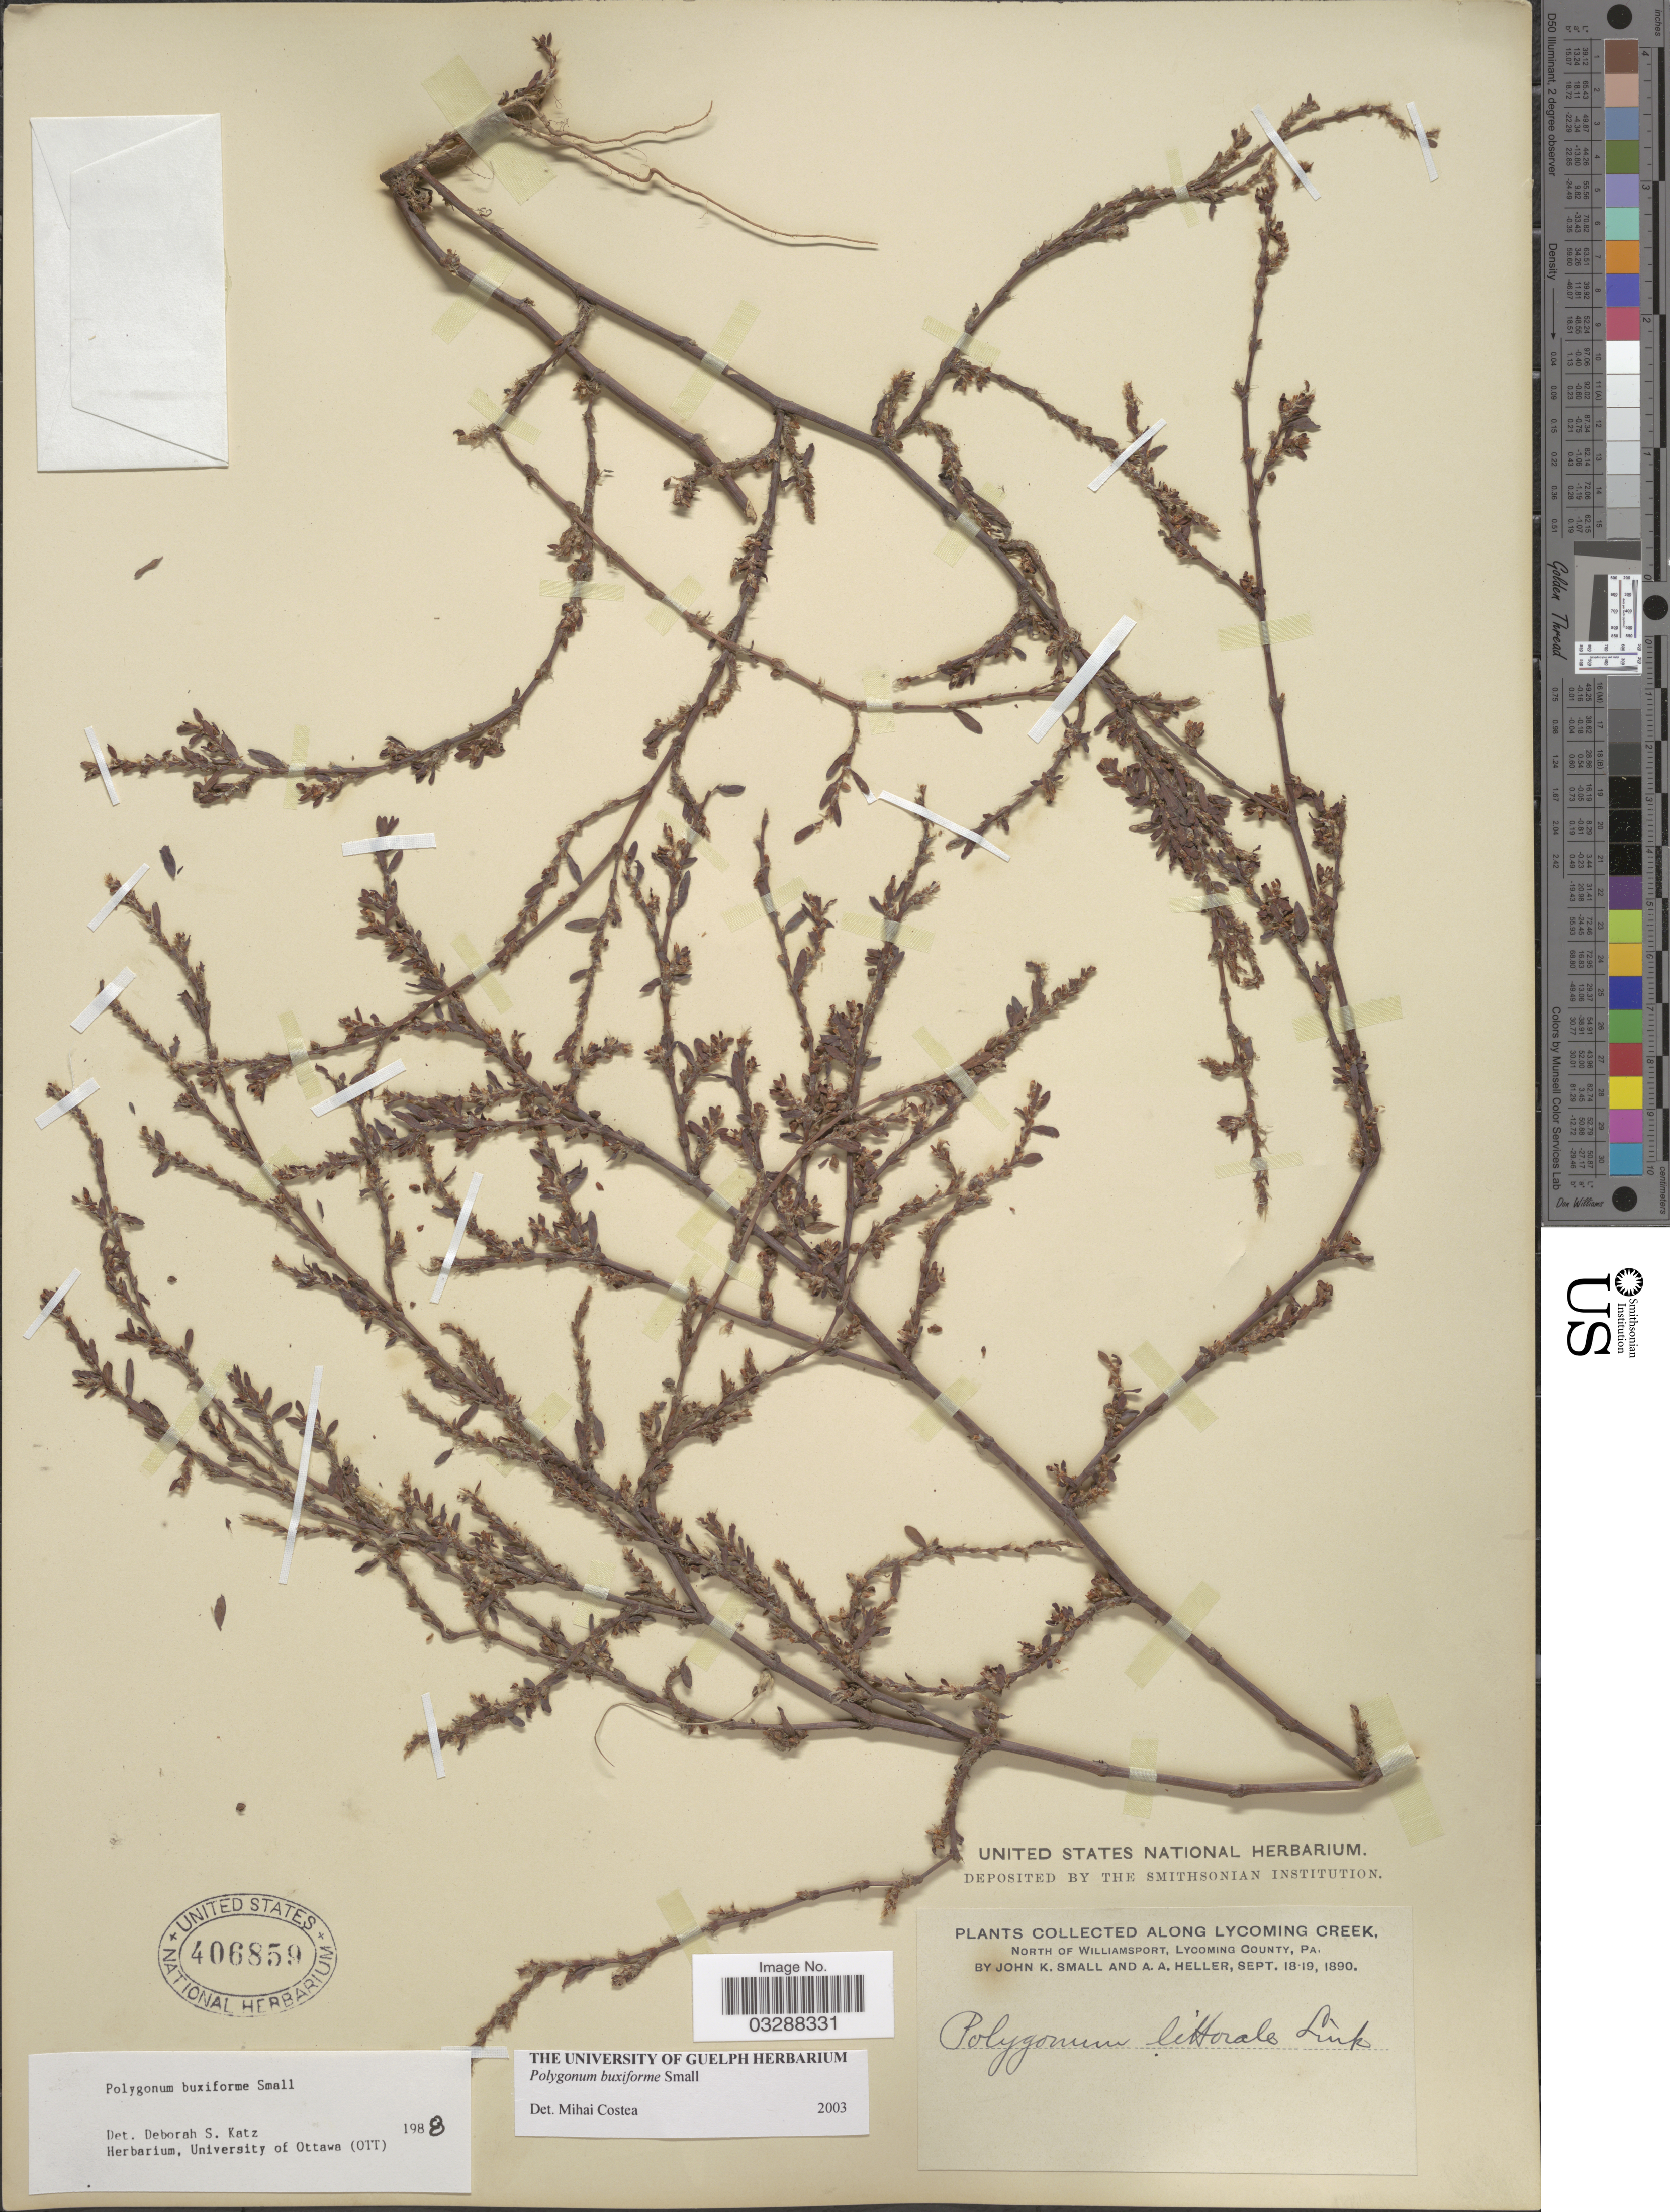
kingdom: Plantae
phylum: Tracheophyta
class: Magnoliopsida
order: Caryophyllales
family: Polygonaceae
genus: Polygonum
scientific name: Polygonum buxiforme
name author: Small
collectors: J. K. Small & A. A. Heller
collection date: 1890-09-18/1890-09-19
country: United States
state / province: Pennsylvania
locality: Along Lycoming Creek, North of Williamsport, Lycoming County.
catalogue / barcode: US 406859